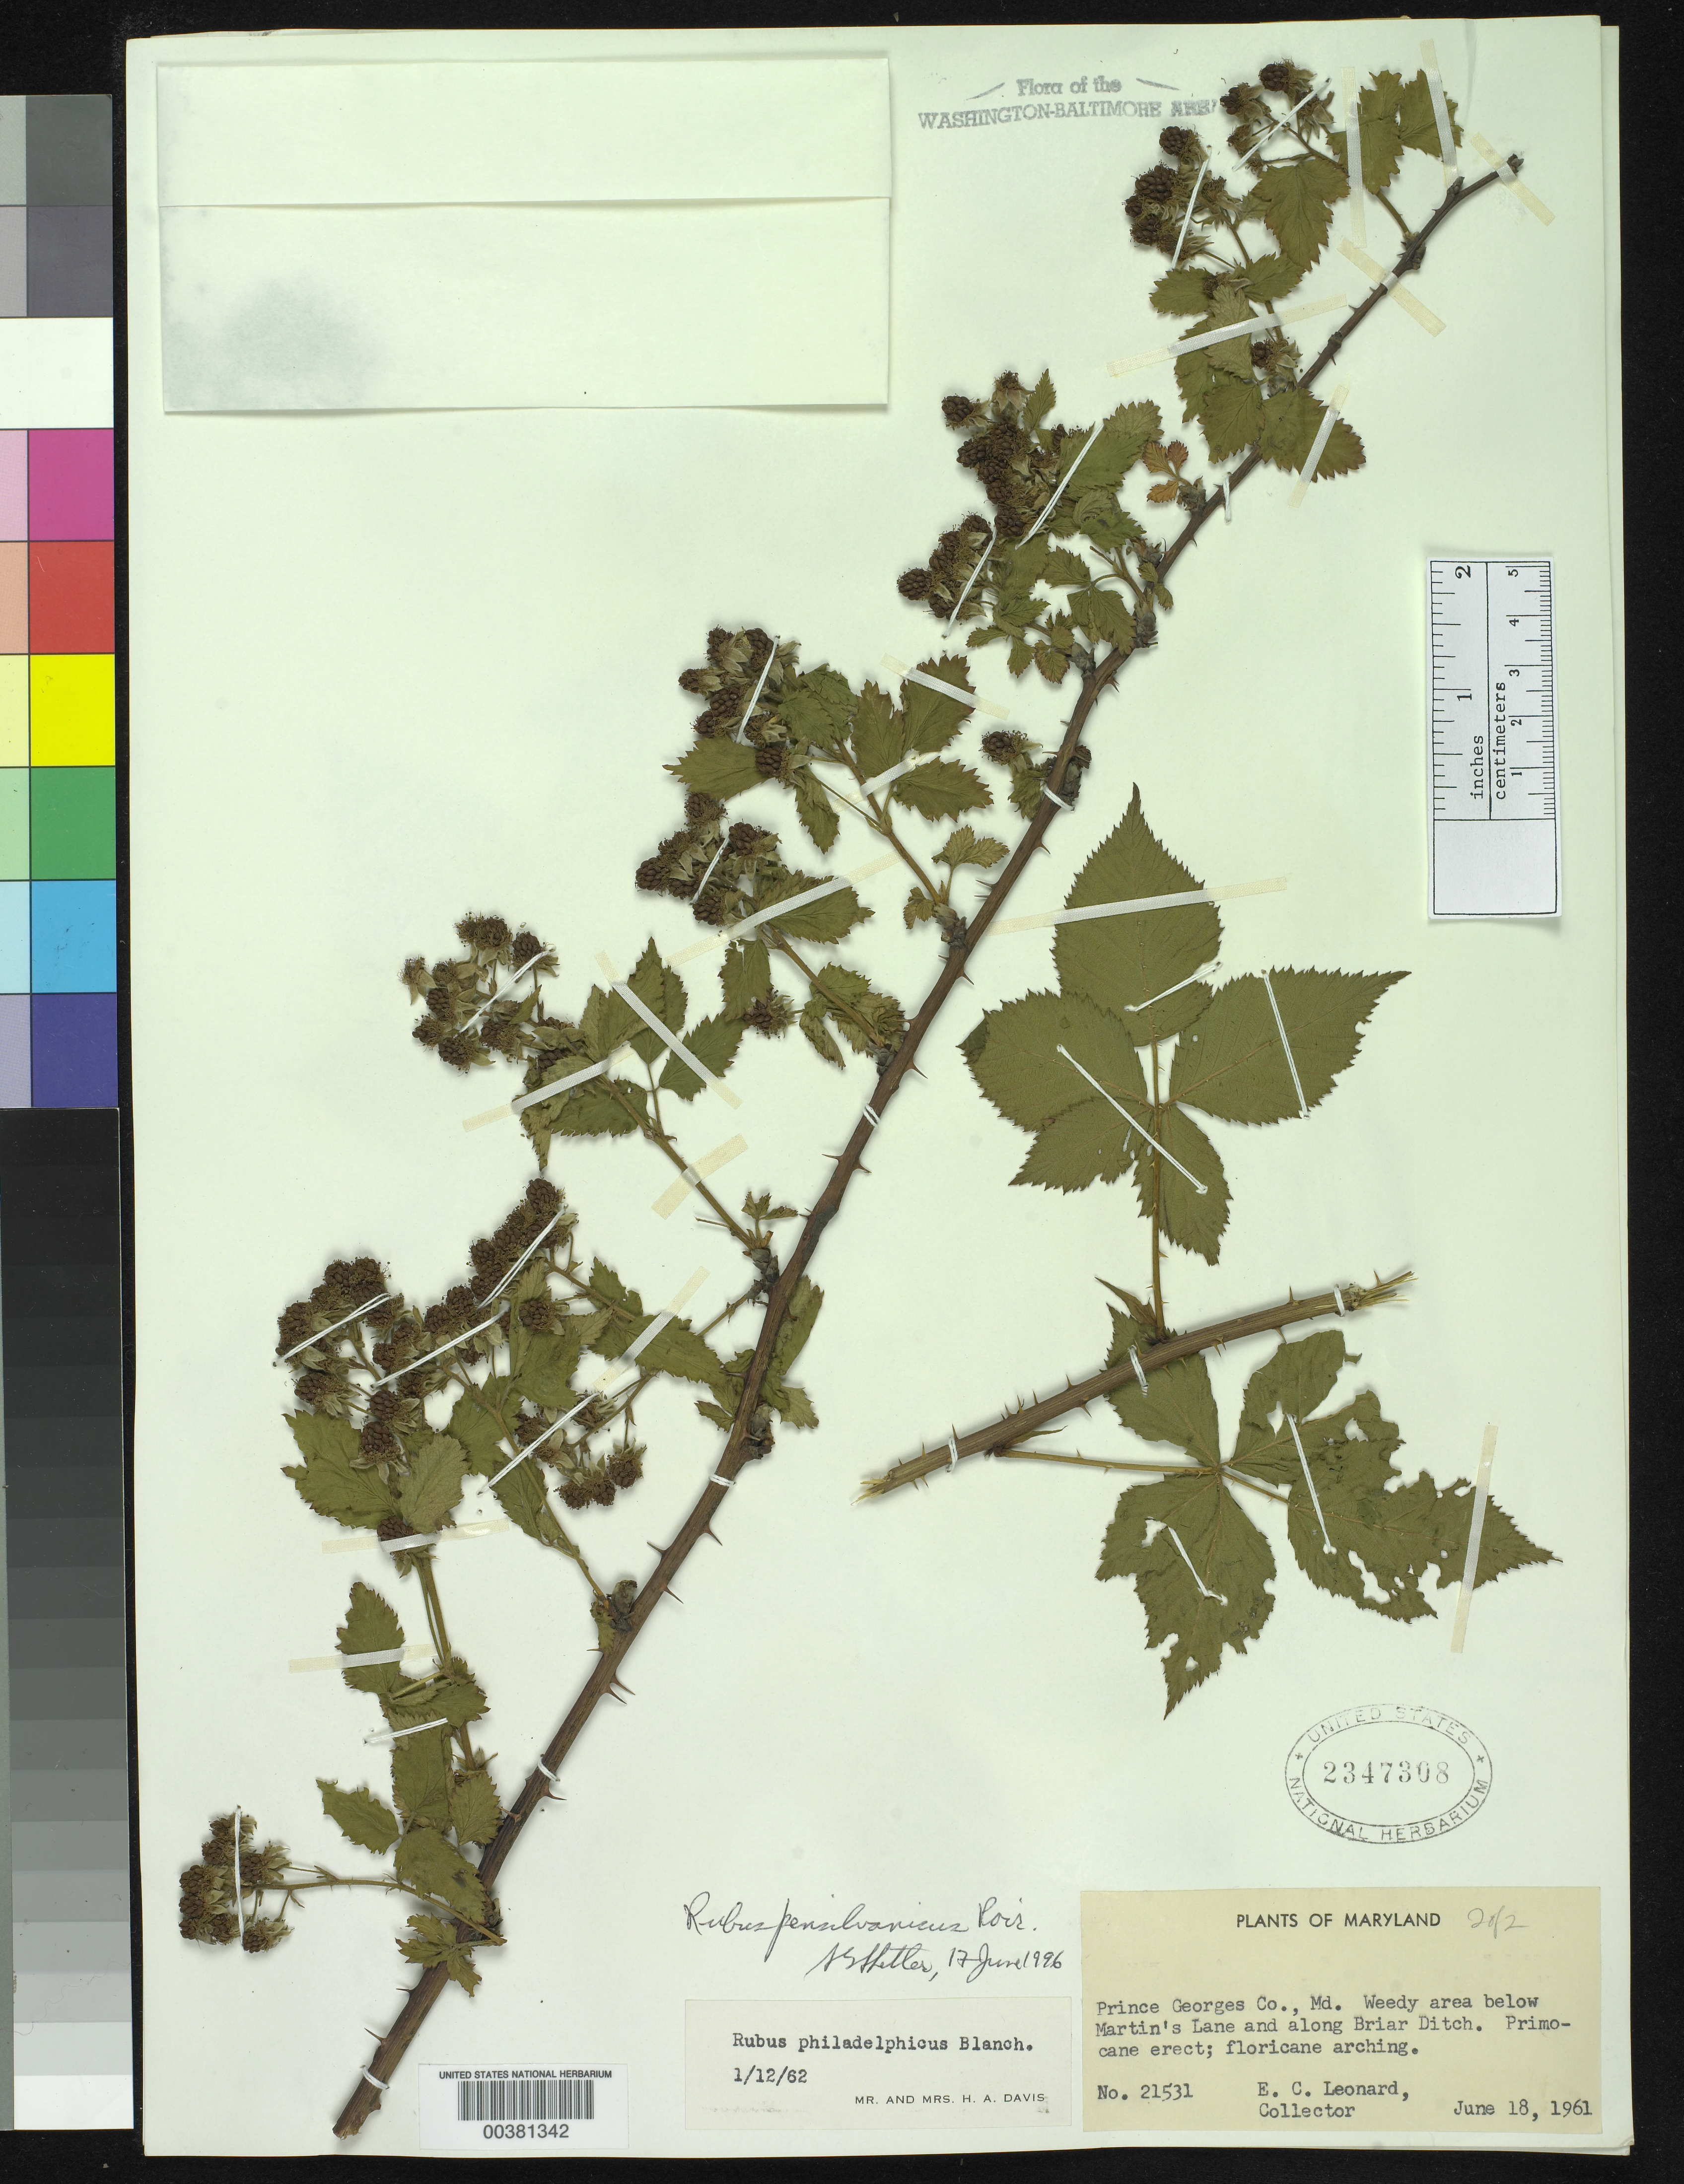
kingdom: Plantae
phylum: Tracheophyta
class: Magnoliopsida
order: Rosales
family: Rosaceae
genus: Rubus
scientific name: Rubus pensilvanicus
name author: Poir.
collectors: E. C. Leonard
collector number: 21531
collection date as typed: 18 Jun 1961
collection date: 1961-06-18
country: United States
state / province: Maryland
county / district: Prince George's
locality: Briar Ditch below Martins Lane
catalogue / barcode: US 2347308